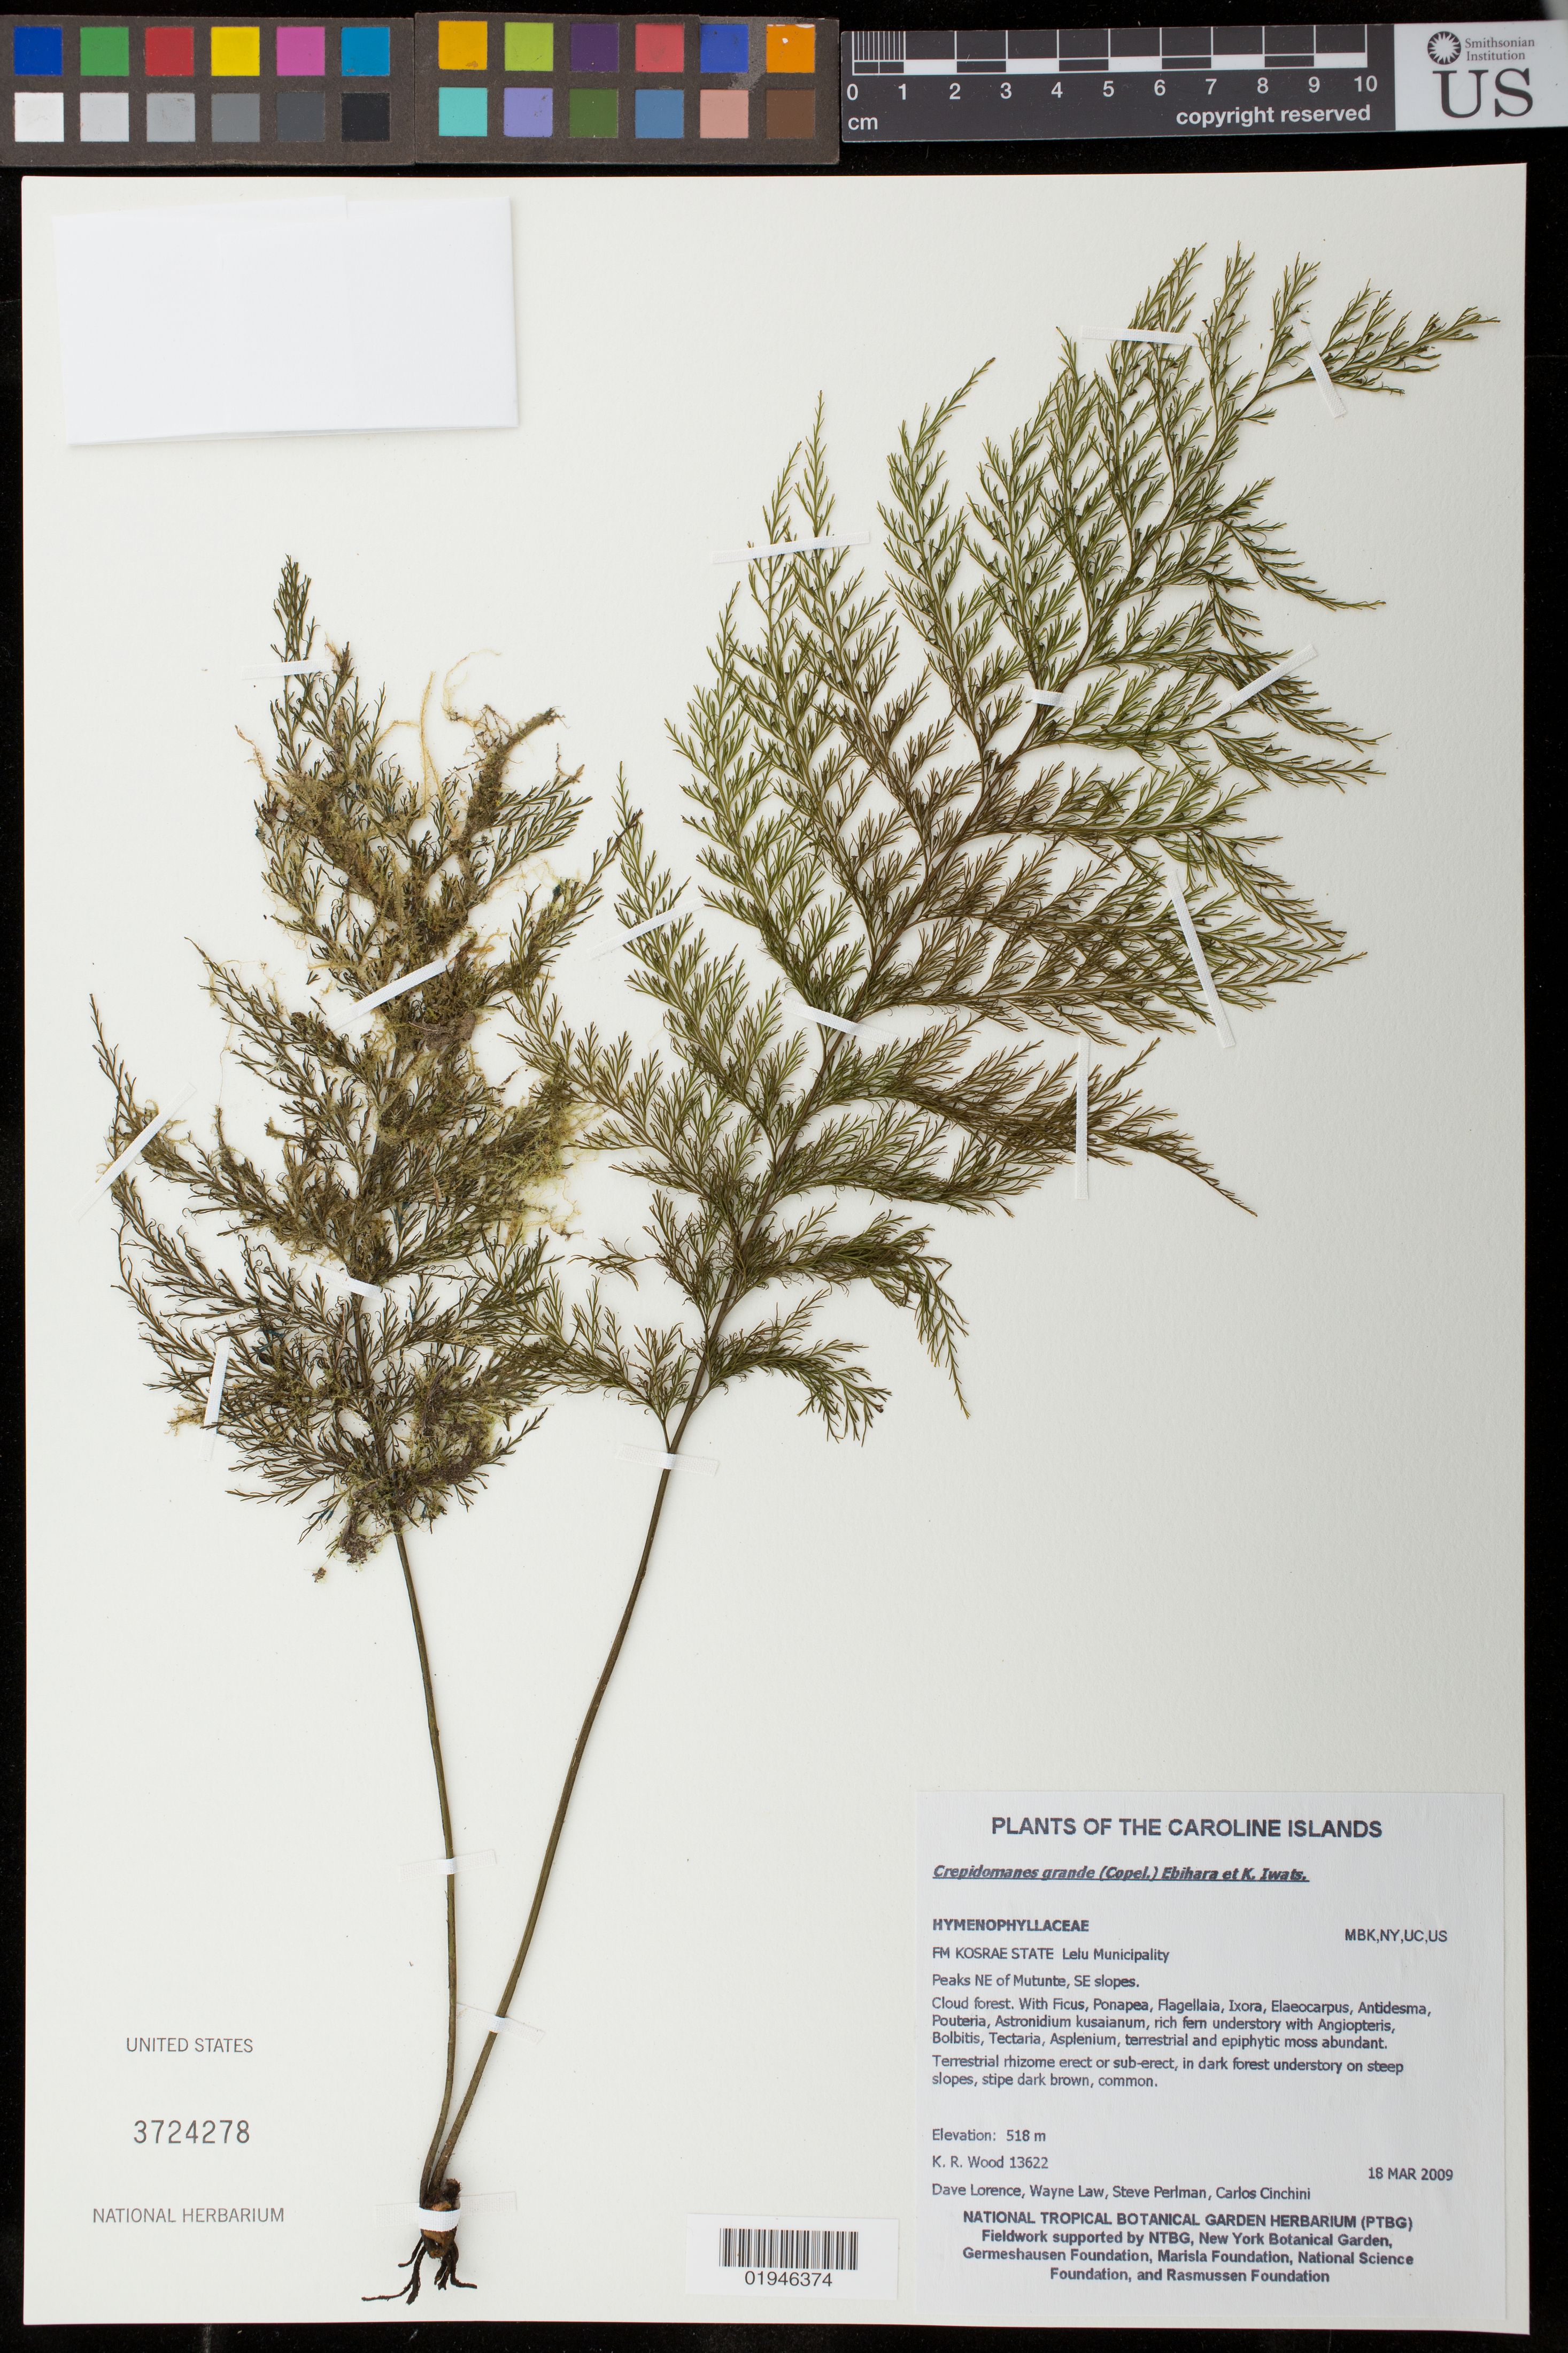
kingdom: Plantae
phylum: Tracheophyta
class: Polypodiopsida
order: Hymenophyllales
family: Hymenophyllaceae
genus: Crepidomanes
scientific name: Crepidomanes grande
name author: (Copel.) Ebihara & K. Iwats.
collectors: K. R. Wood, W. Law, S. P. Perlman & C. Cinchini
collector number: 16622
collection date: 2009-03-18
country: Micronesia, Federated States of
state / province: Kosrae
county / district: Lelu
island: Lelu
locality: Lelu Municipality. Peaks NE of Mutunte, SE slopes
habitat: Cloud forest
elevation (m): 518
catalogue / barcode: US 3724278